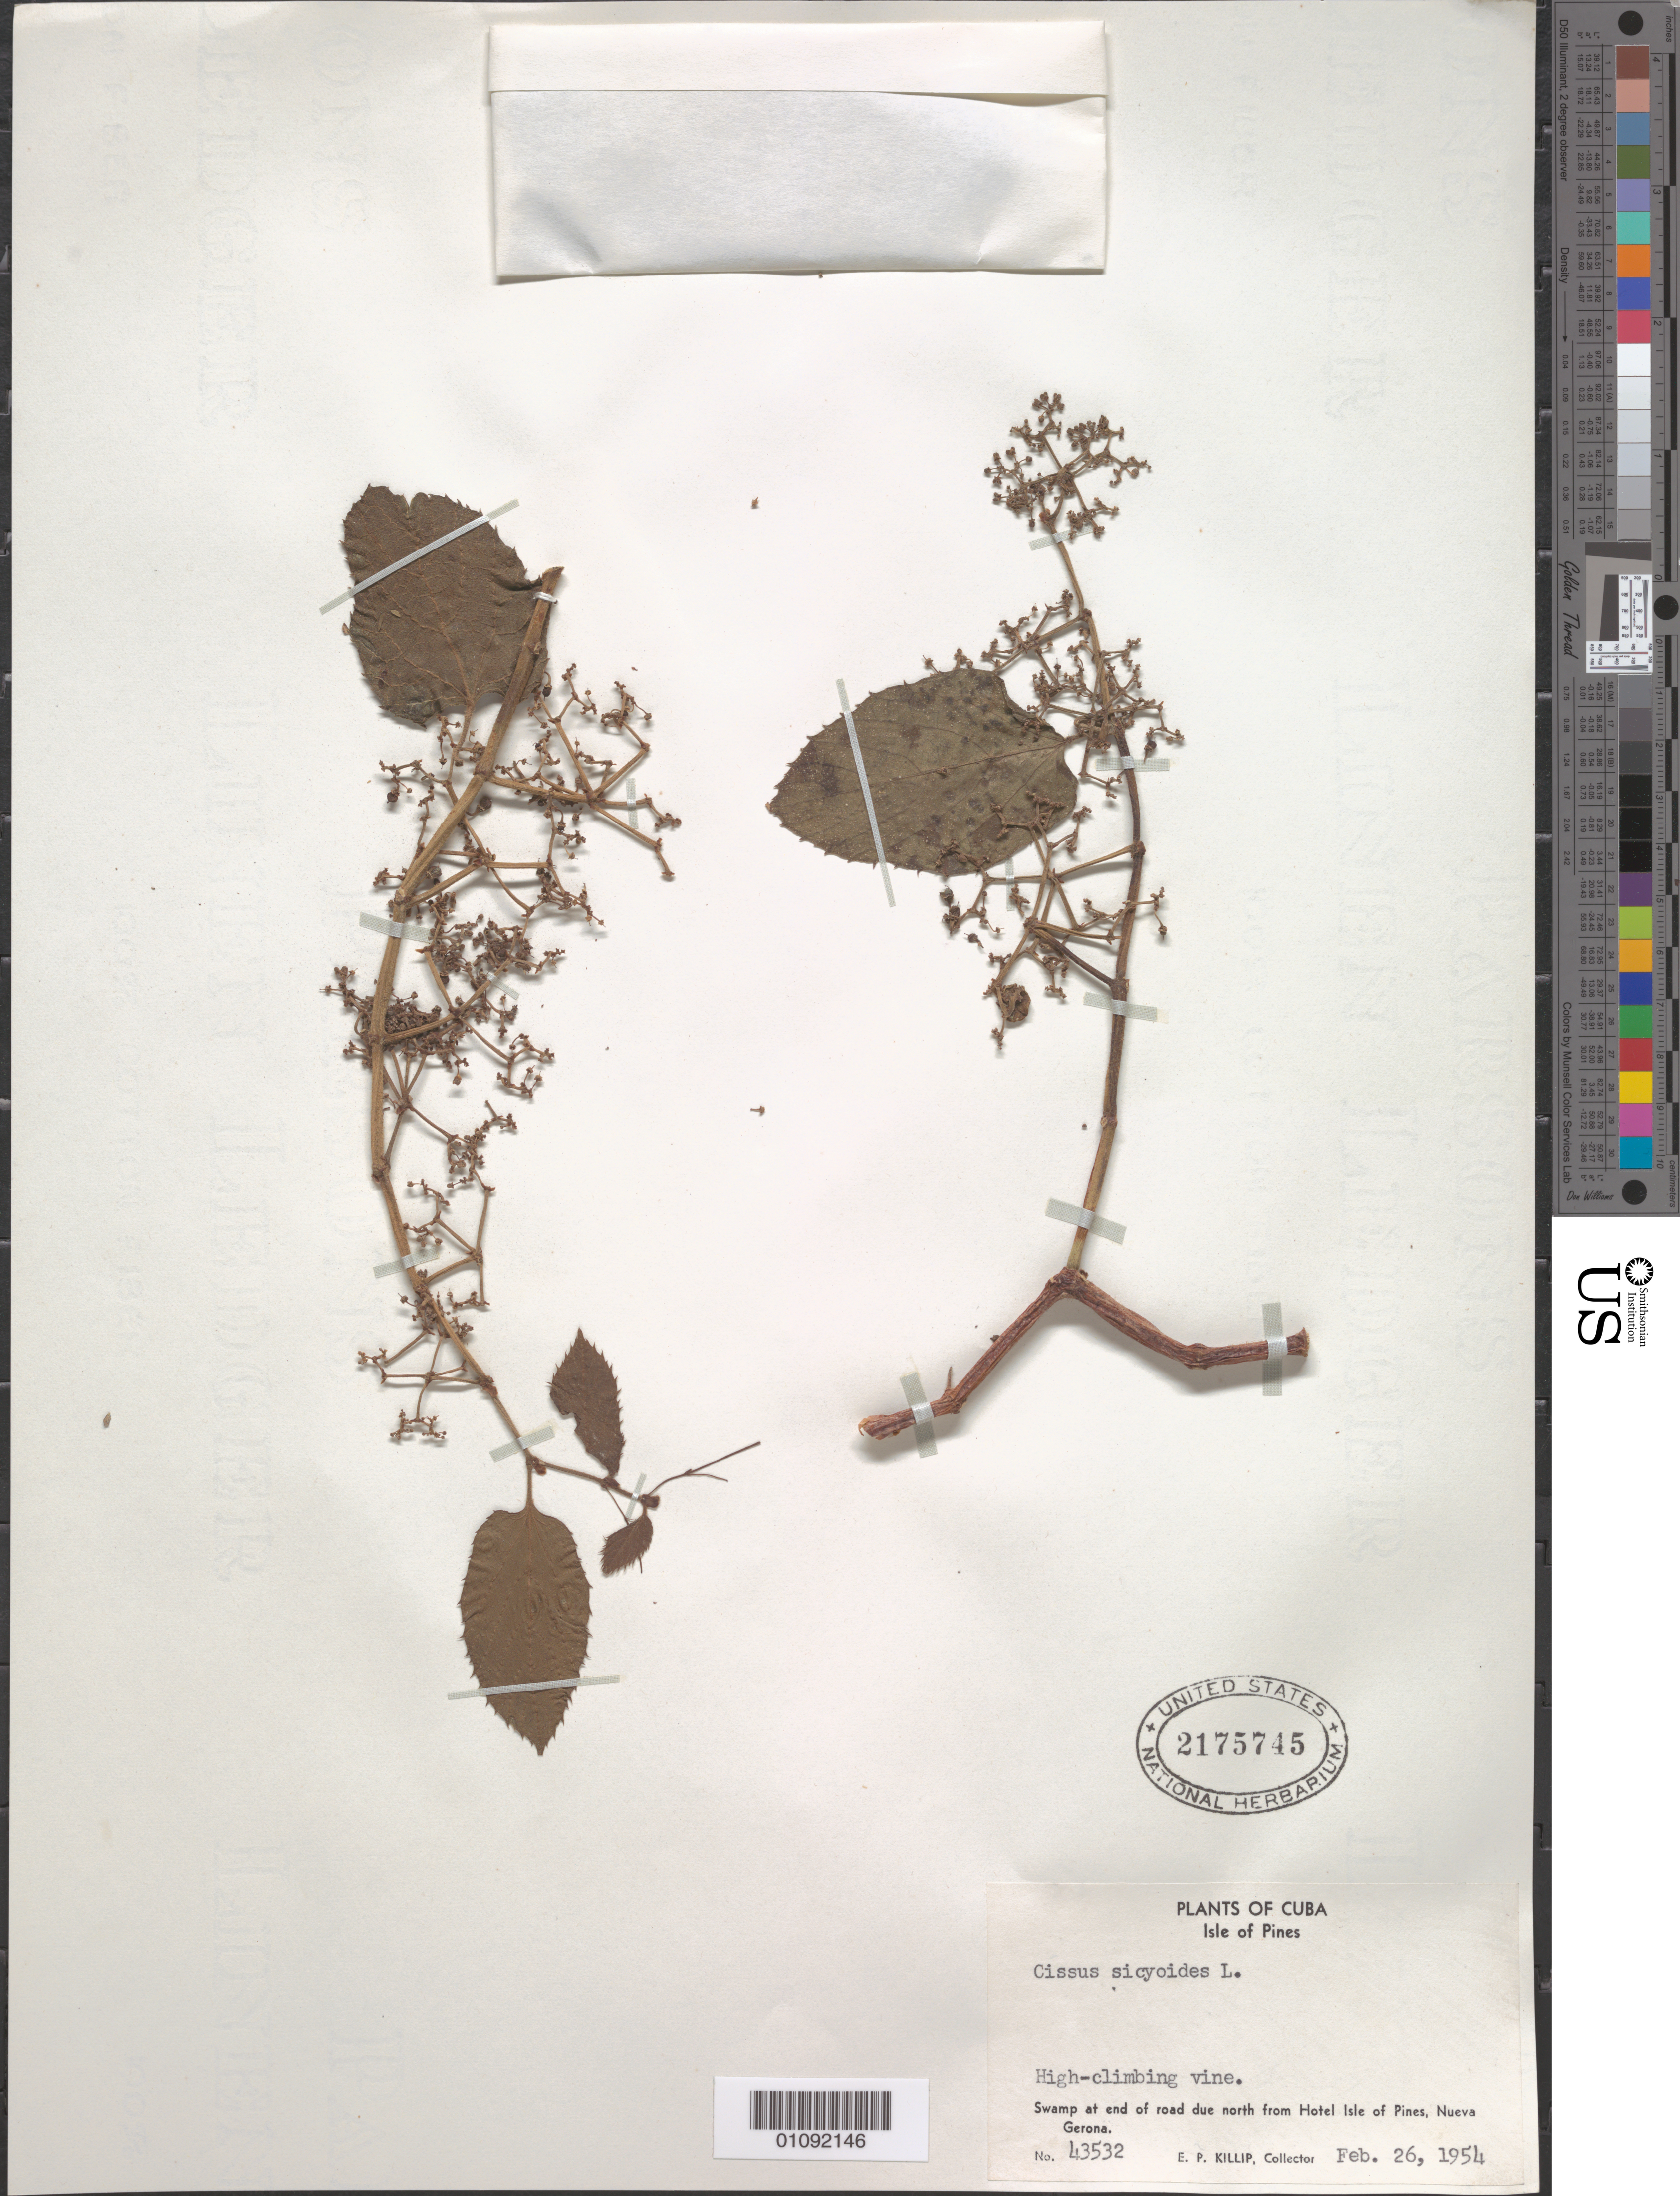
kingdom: Plantae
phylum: Tracheophyta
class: Magnoliopsida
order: Vitales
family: Vitaceae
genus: Cissus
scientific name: Cissus verticillata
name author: (L.) Nicolson & C.E. Jarvis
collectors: E. P. Killip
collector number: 43532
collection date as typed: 26 Feb 1954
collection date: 1954-02-26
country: Cuba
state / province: Isla de La Juventud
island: Isla de la Juventud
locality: Swamp at end of road due N from Hotel Isle of Pines, Nueva Gerona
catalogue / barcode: US 2175745